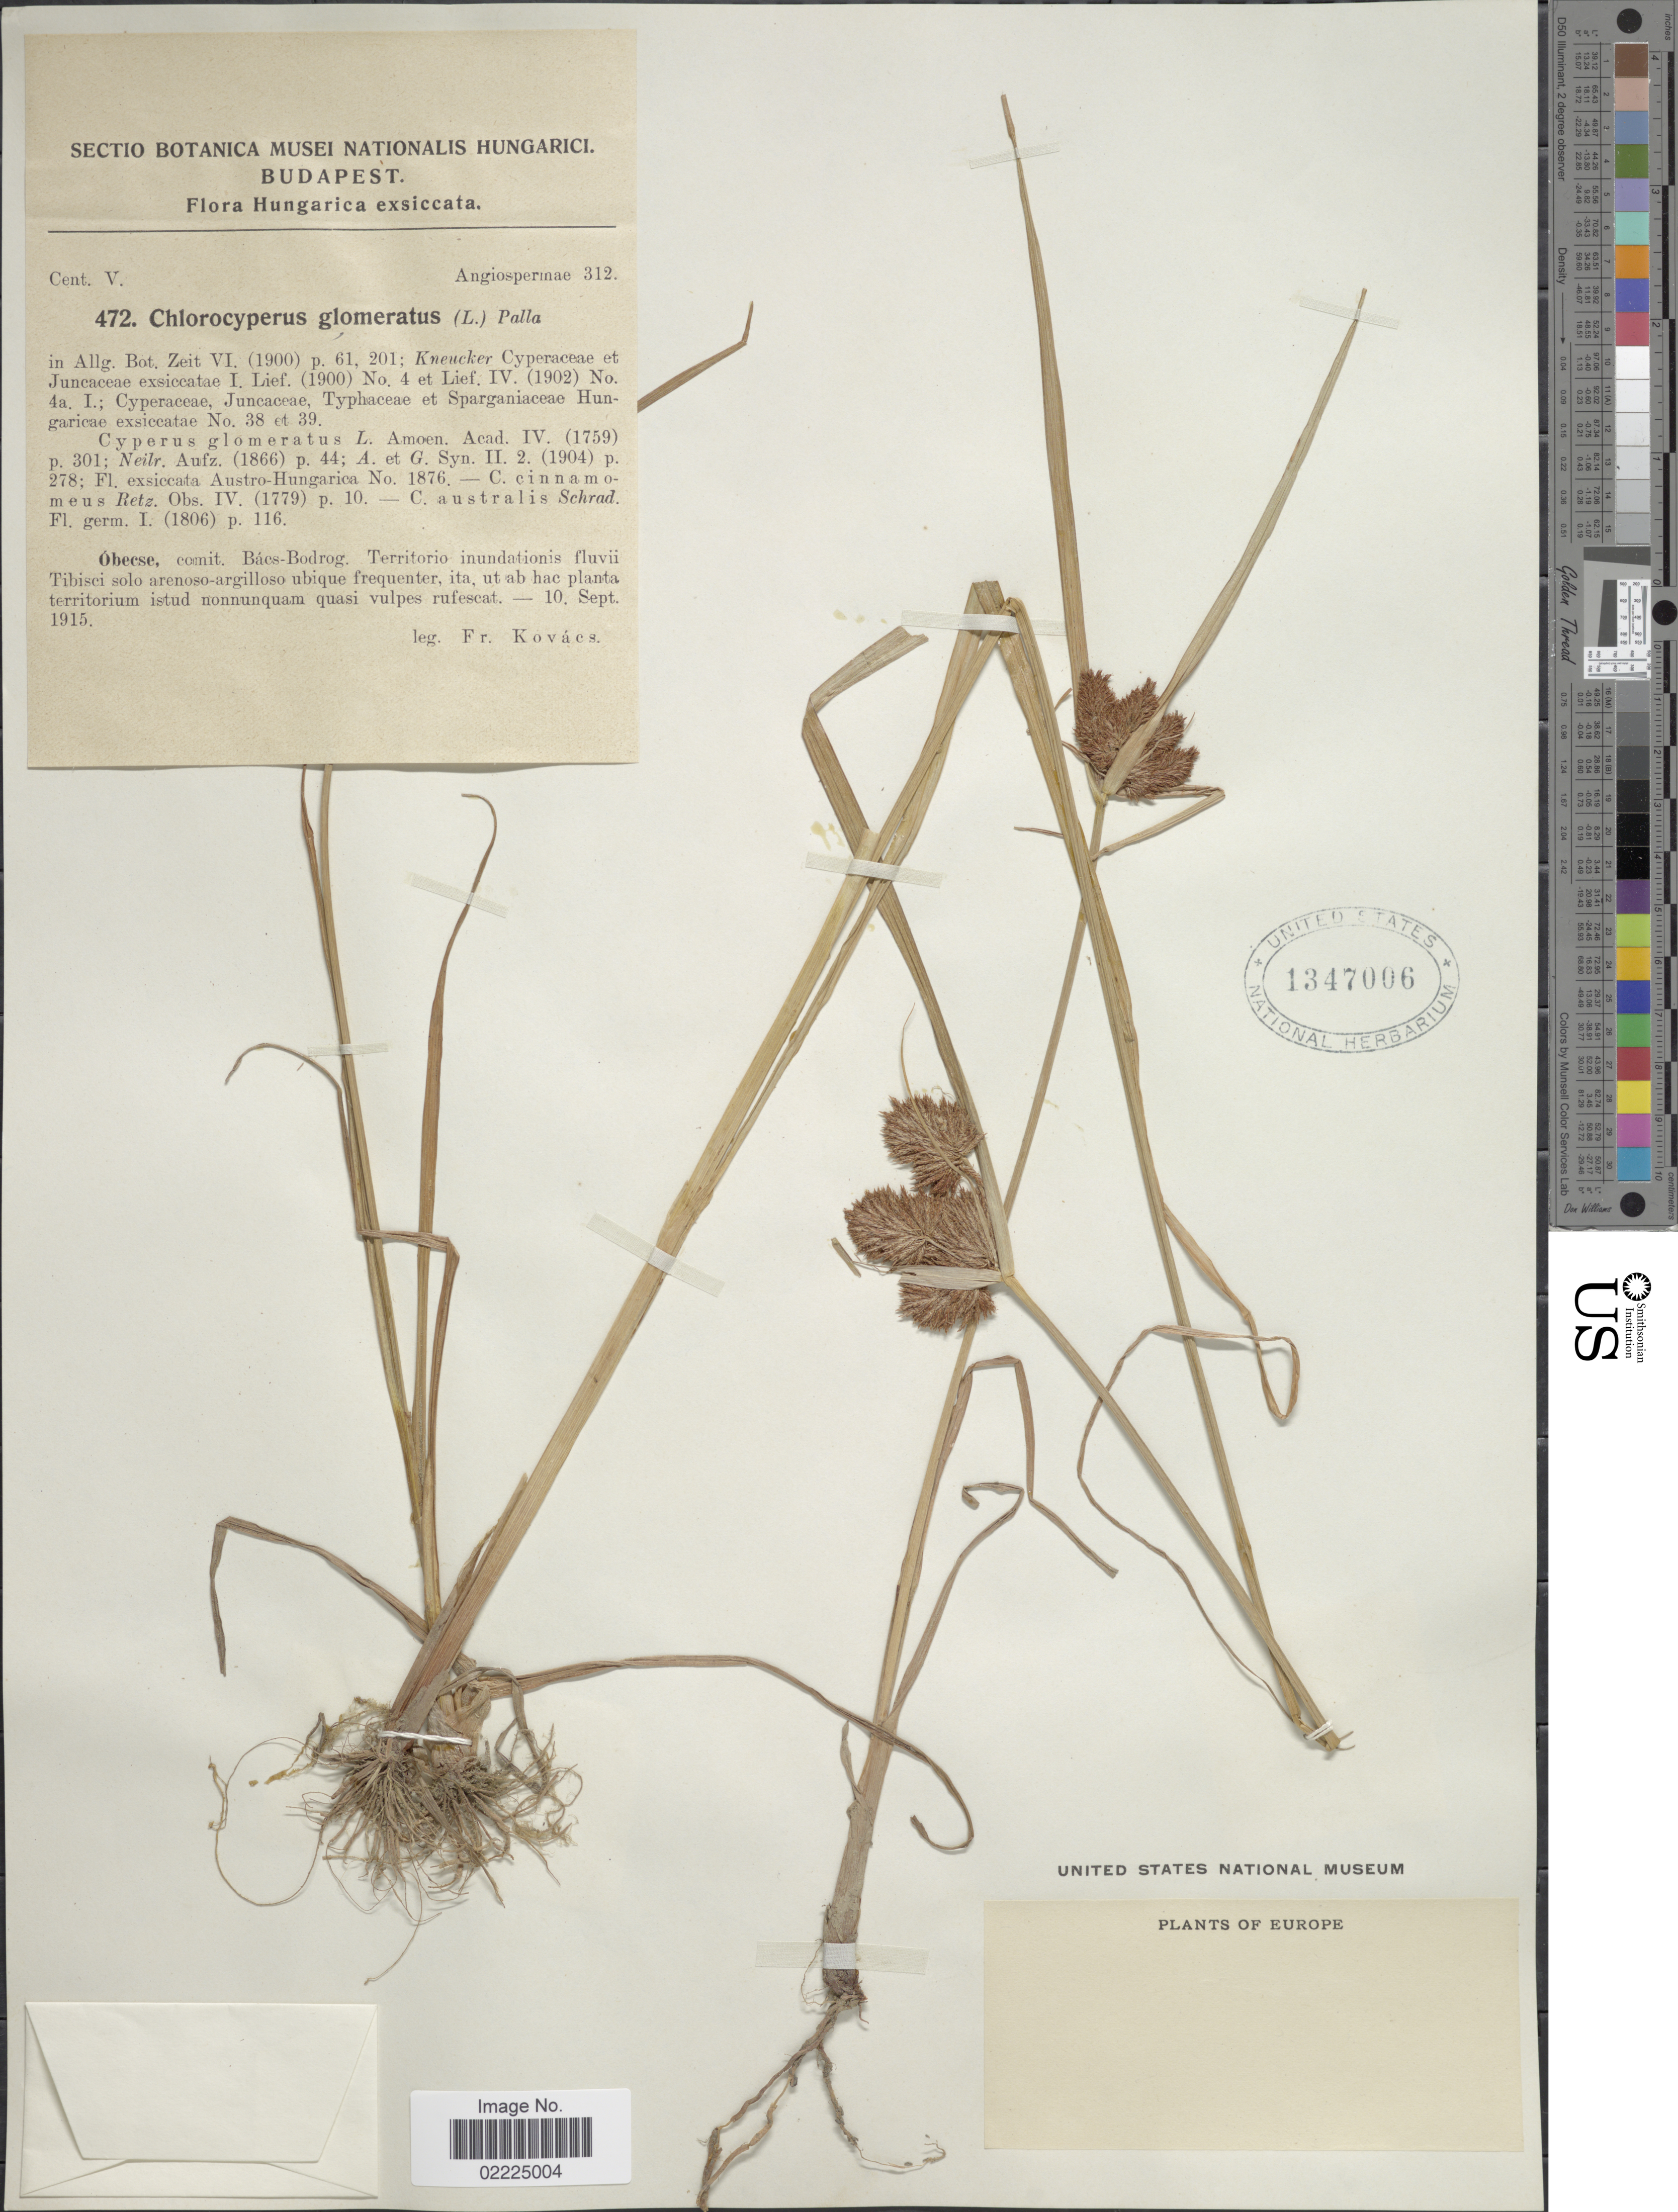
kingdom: Plantae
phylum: Tracheophyta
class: Liliopsida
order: Poales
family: Cyperaceae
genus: Cyperus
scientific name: Cyperus glomeratus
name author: L.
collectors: F. Kovacs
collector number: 472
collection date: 1915-09-10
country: Hungary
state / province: Budapest, Capital District of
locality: Budapest, Óbecse, comit. Bács-Bodrog. Territorio inundationis fluvii Tibisci solo arenoso-argilloso ubique frequenter, ita, ut ab hac planta territorium istud monnuquam quasi vulpes rufescat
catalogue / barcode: US 1347006